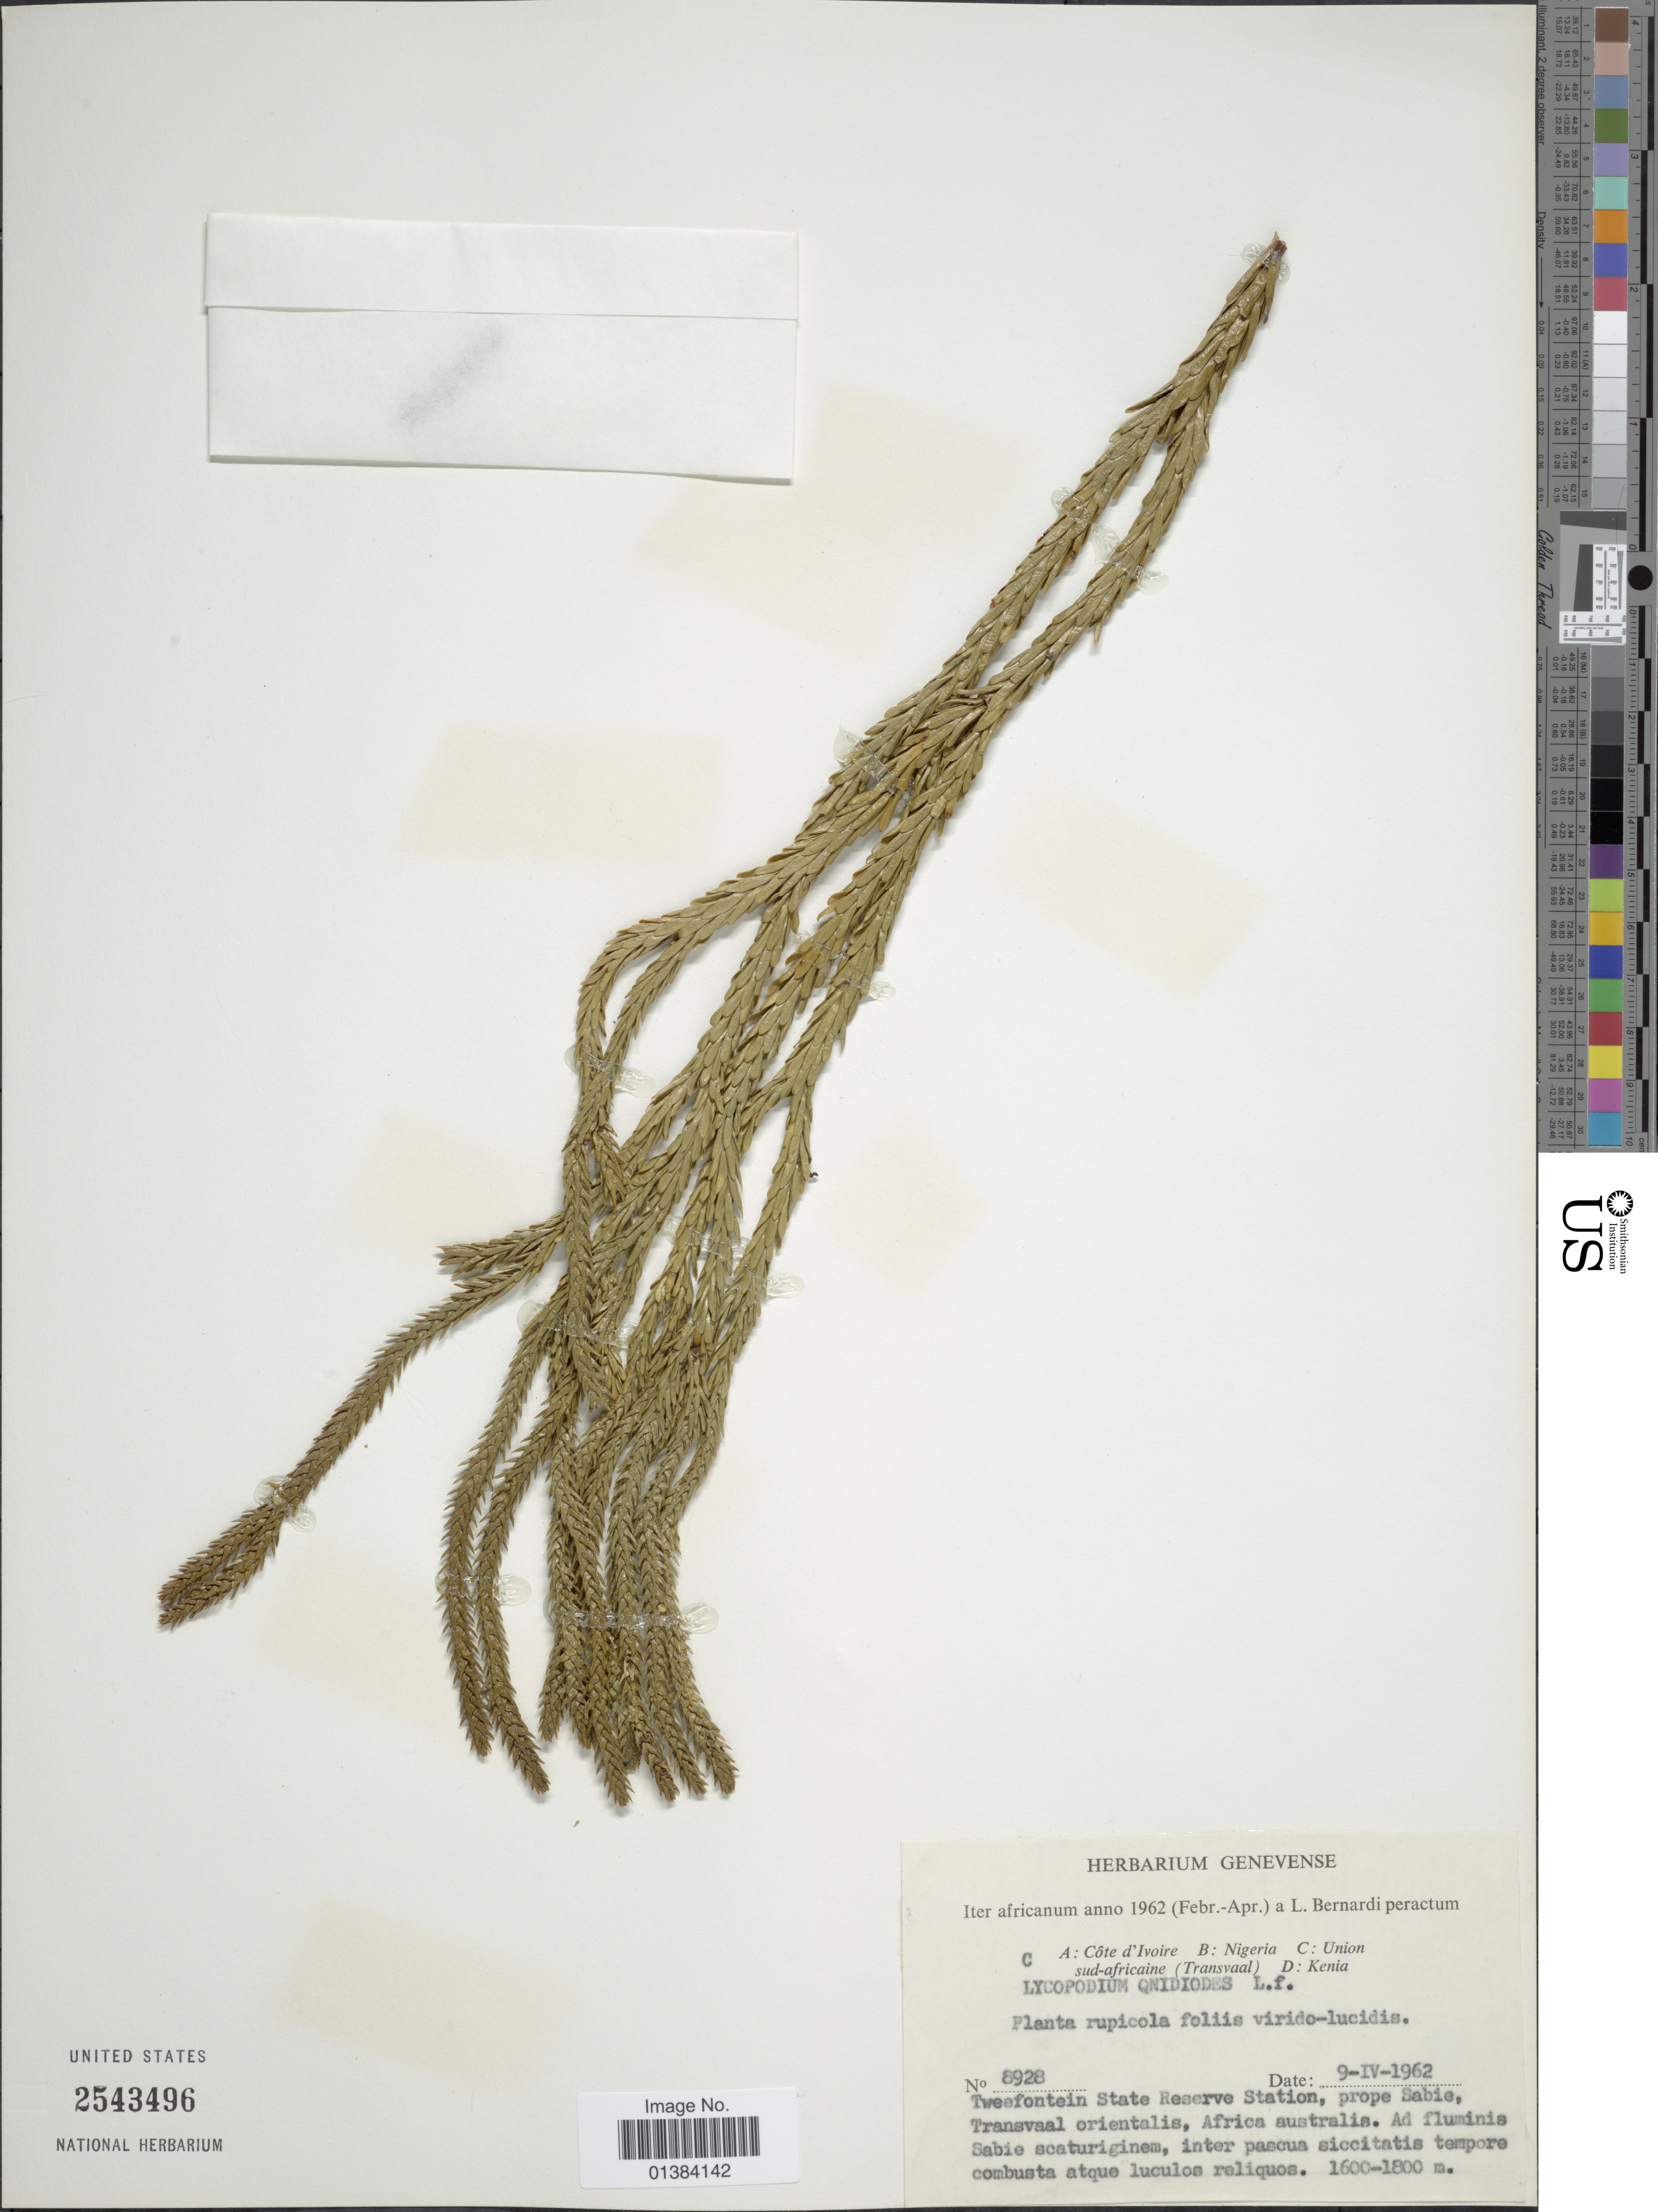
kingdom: Plantae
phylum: Tracheophyta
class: Lycopodiopsida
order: Lycopodiales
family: Lycopodiaceae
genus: Phlegmariurus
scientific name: Phlegmariurus gnidioides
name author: (L. f.) A. R. Field & Bostock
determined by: Field, A. R.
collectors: L. Bernardi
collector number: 8928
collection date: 1962-04-09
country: South Africa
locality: Tweefontein State Reserve Station, prope Sabie, Transvaal orientalis, Africa australis.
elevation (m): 1600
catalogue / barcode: US 2543496